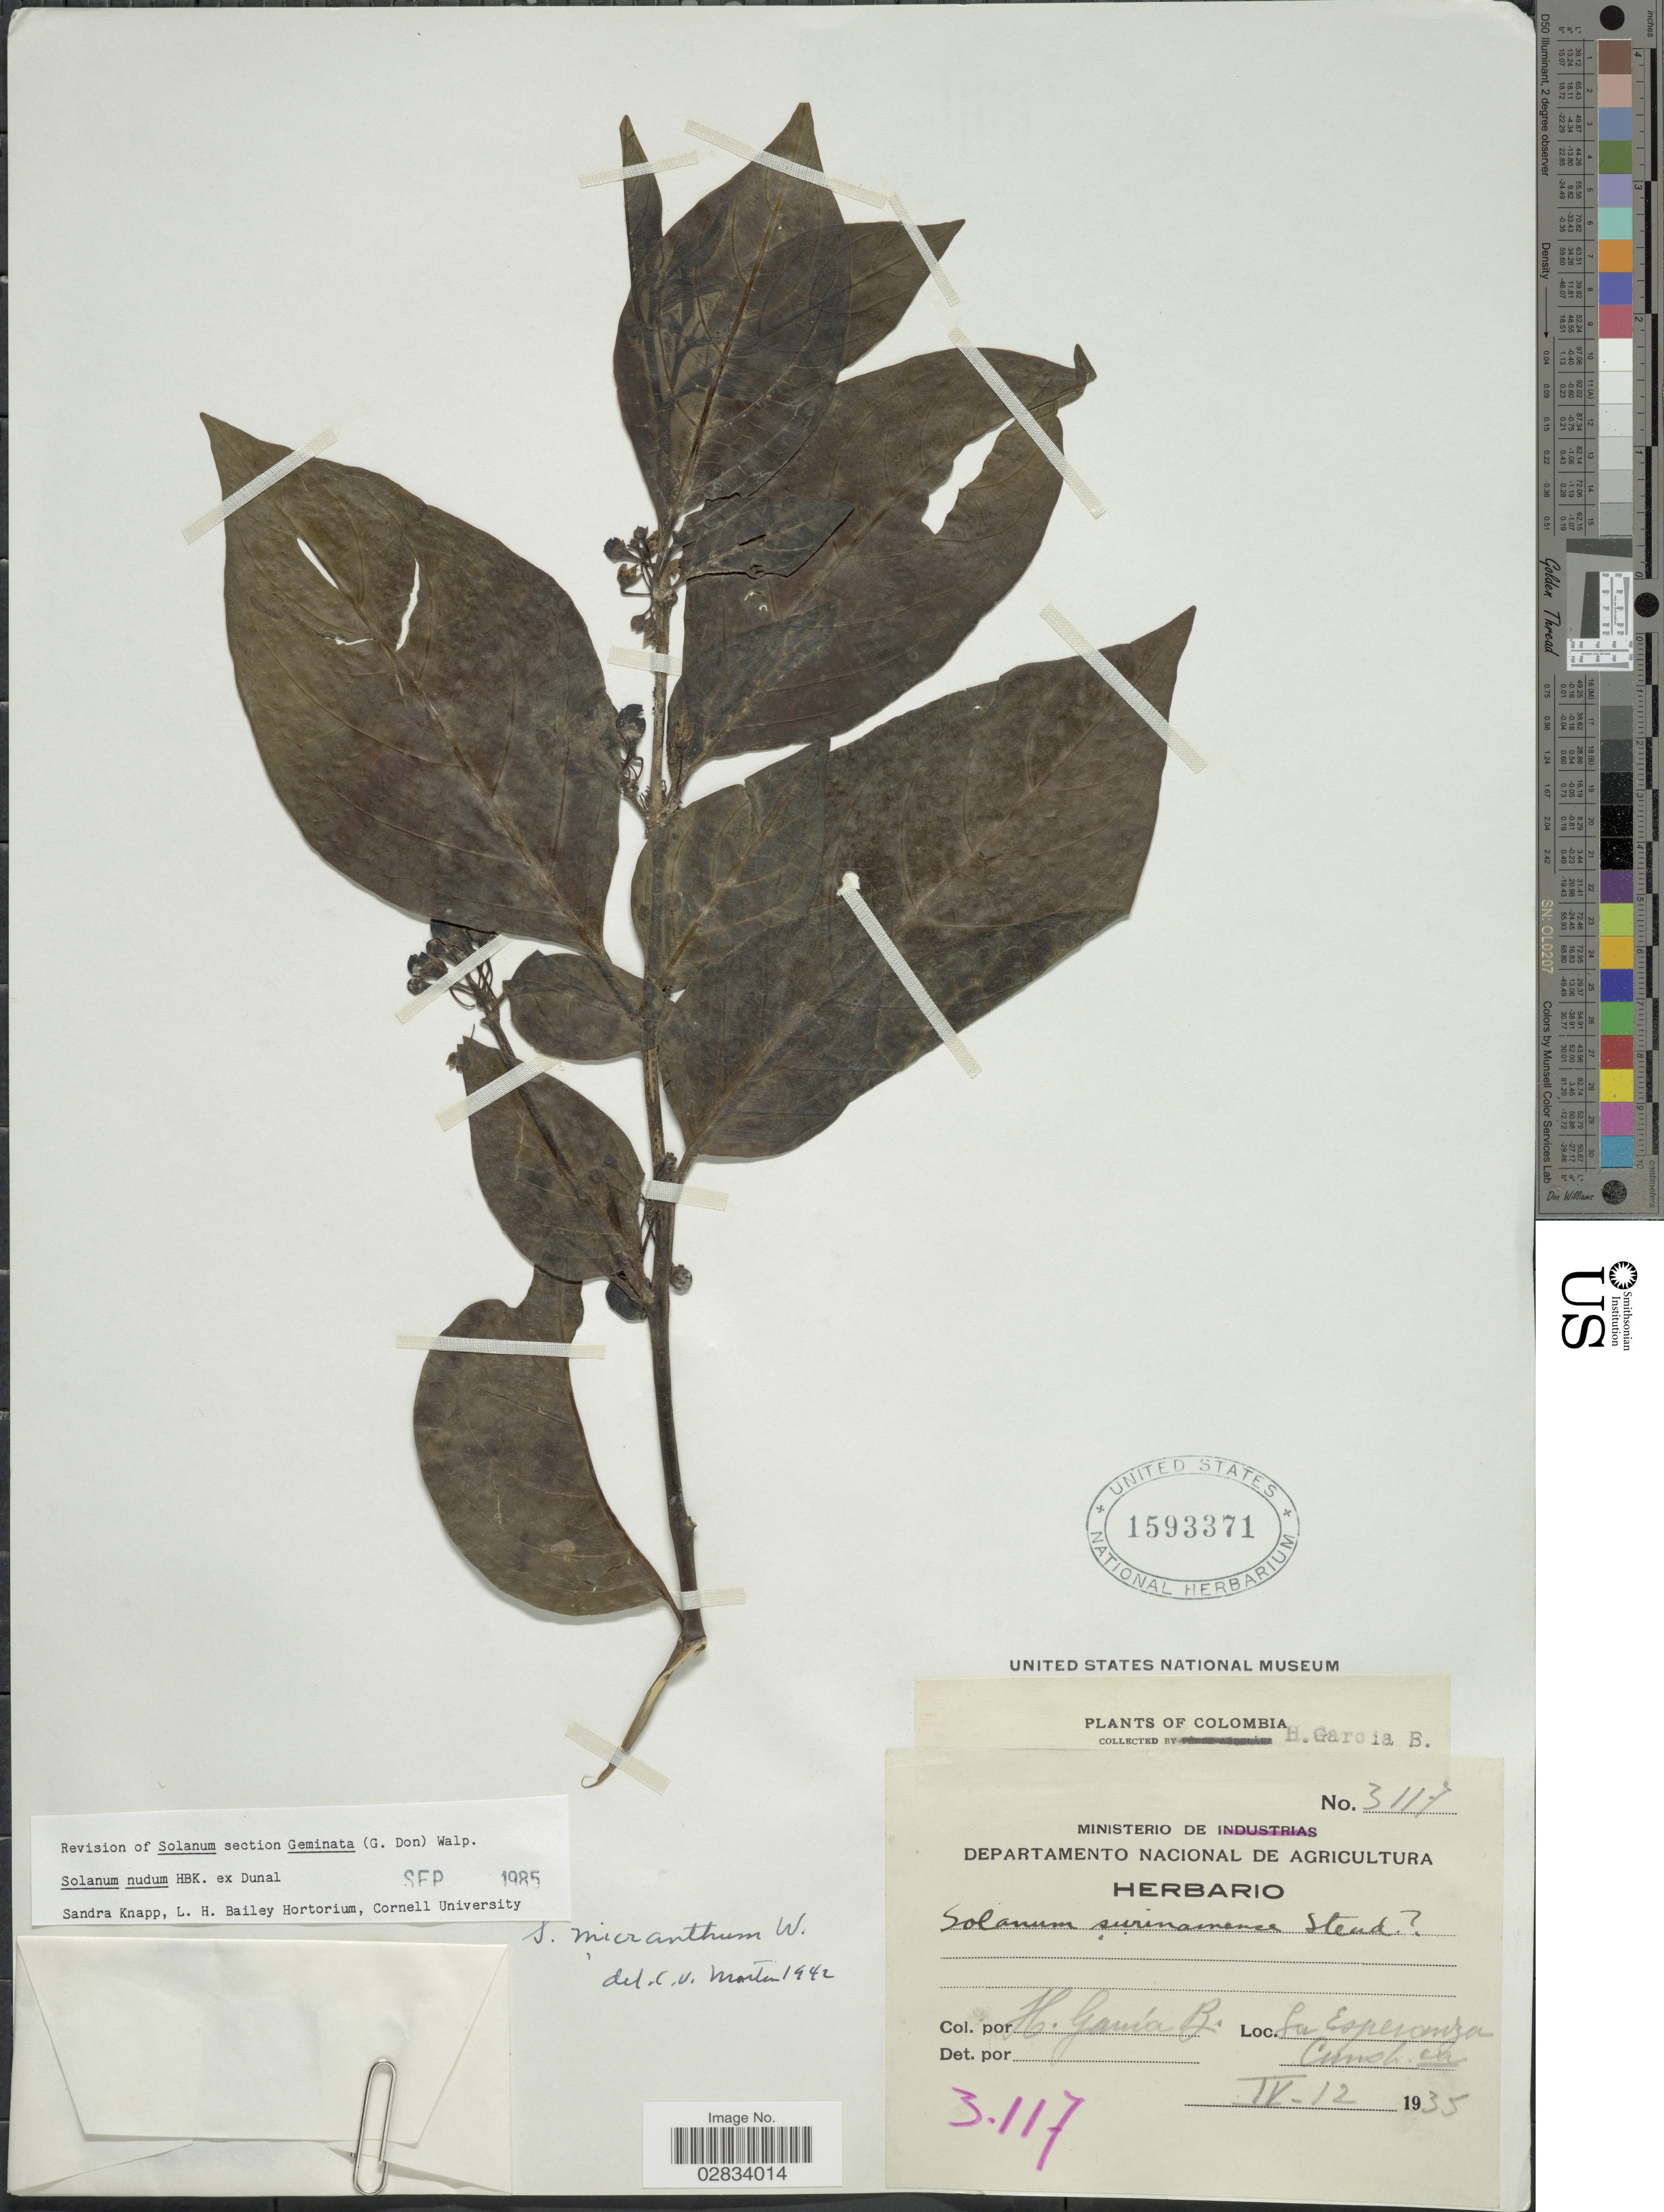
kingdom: Plantae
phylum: Tracheophyta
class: Magnoliopsida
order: Solanales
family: Solanaceae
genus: Solanum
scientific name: Solanum nudum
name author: Dunal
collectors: H. García Barriga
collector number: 3117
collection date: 1935-04-12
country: Colombia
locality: La Esperanza, Cundca.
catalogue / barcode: US 1593371